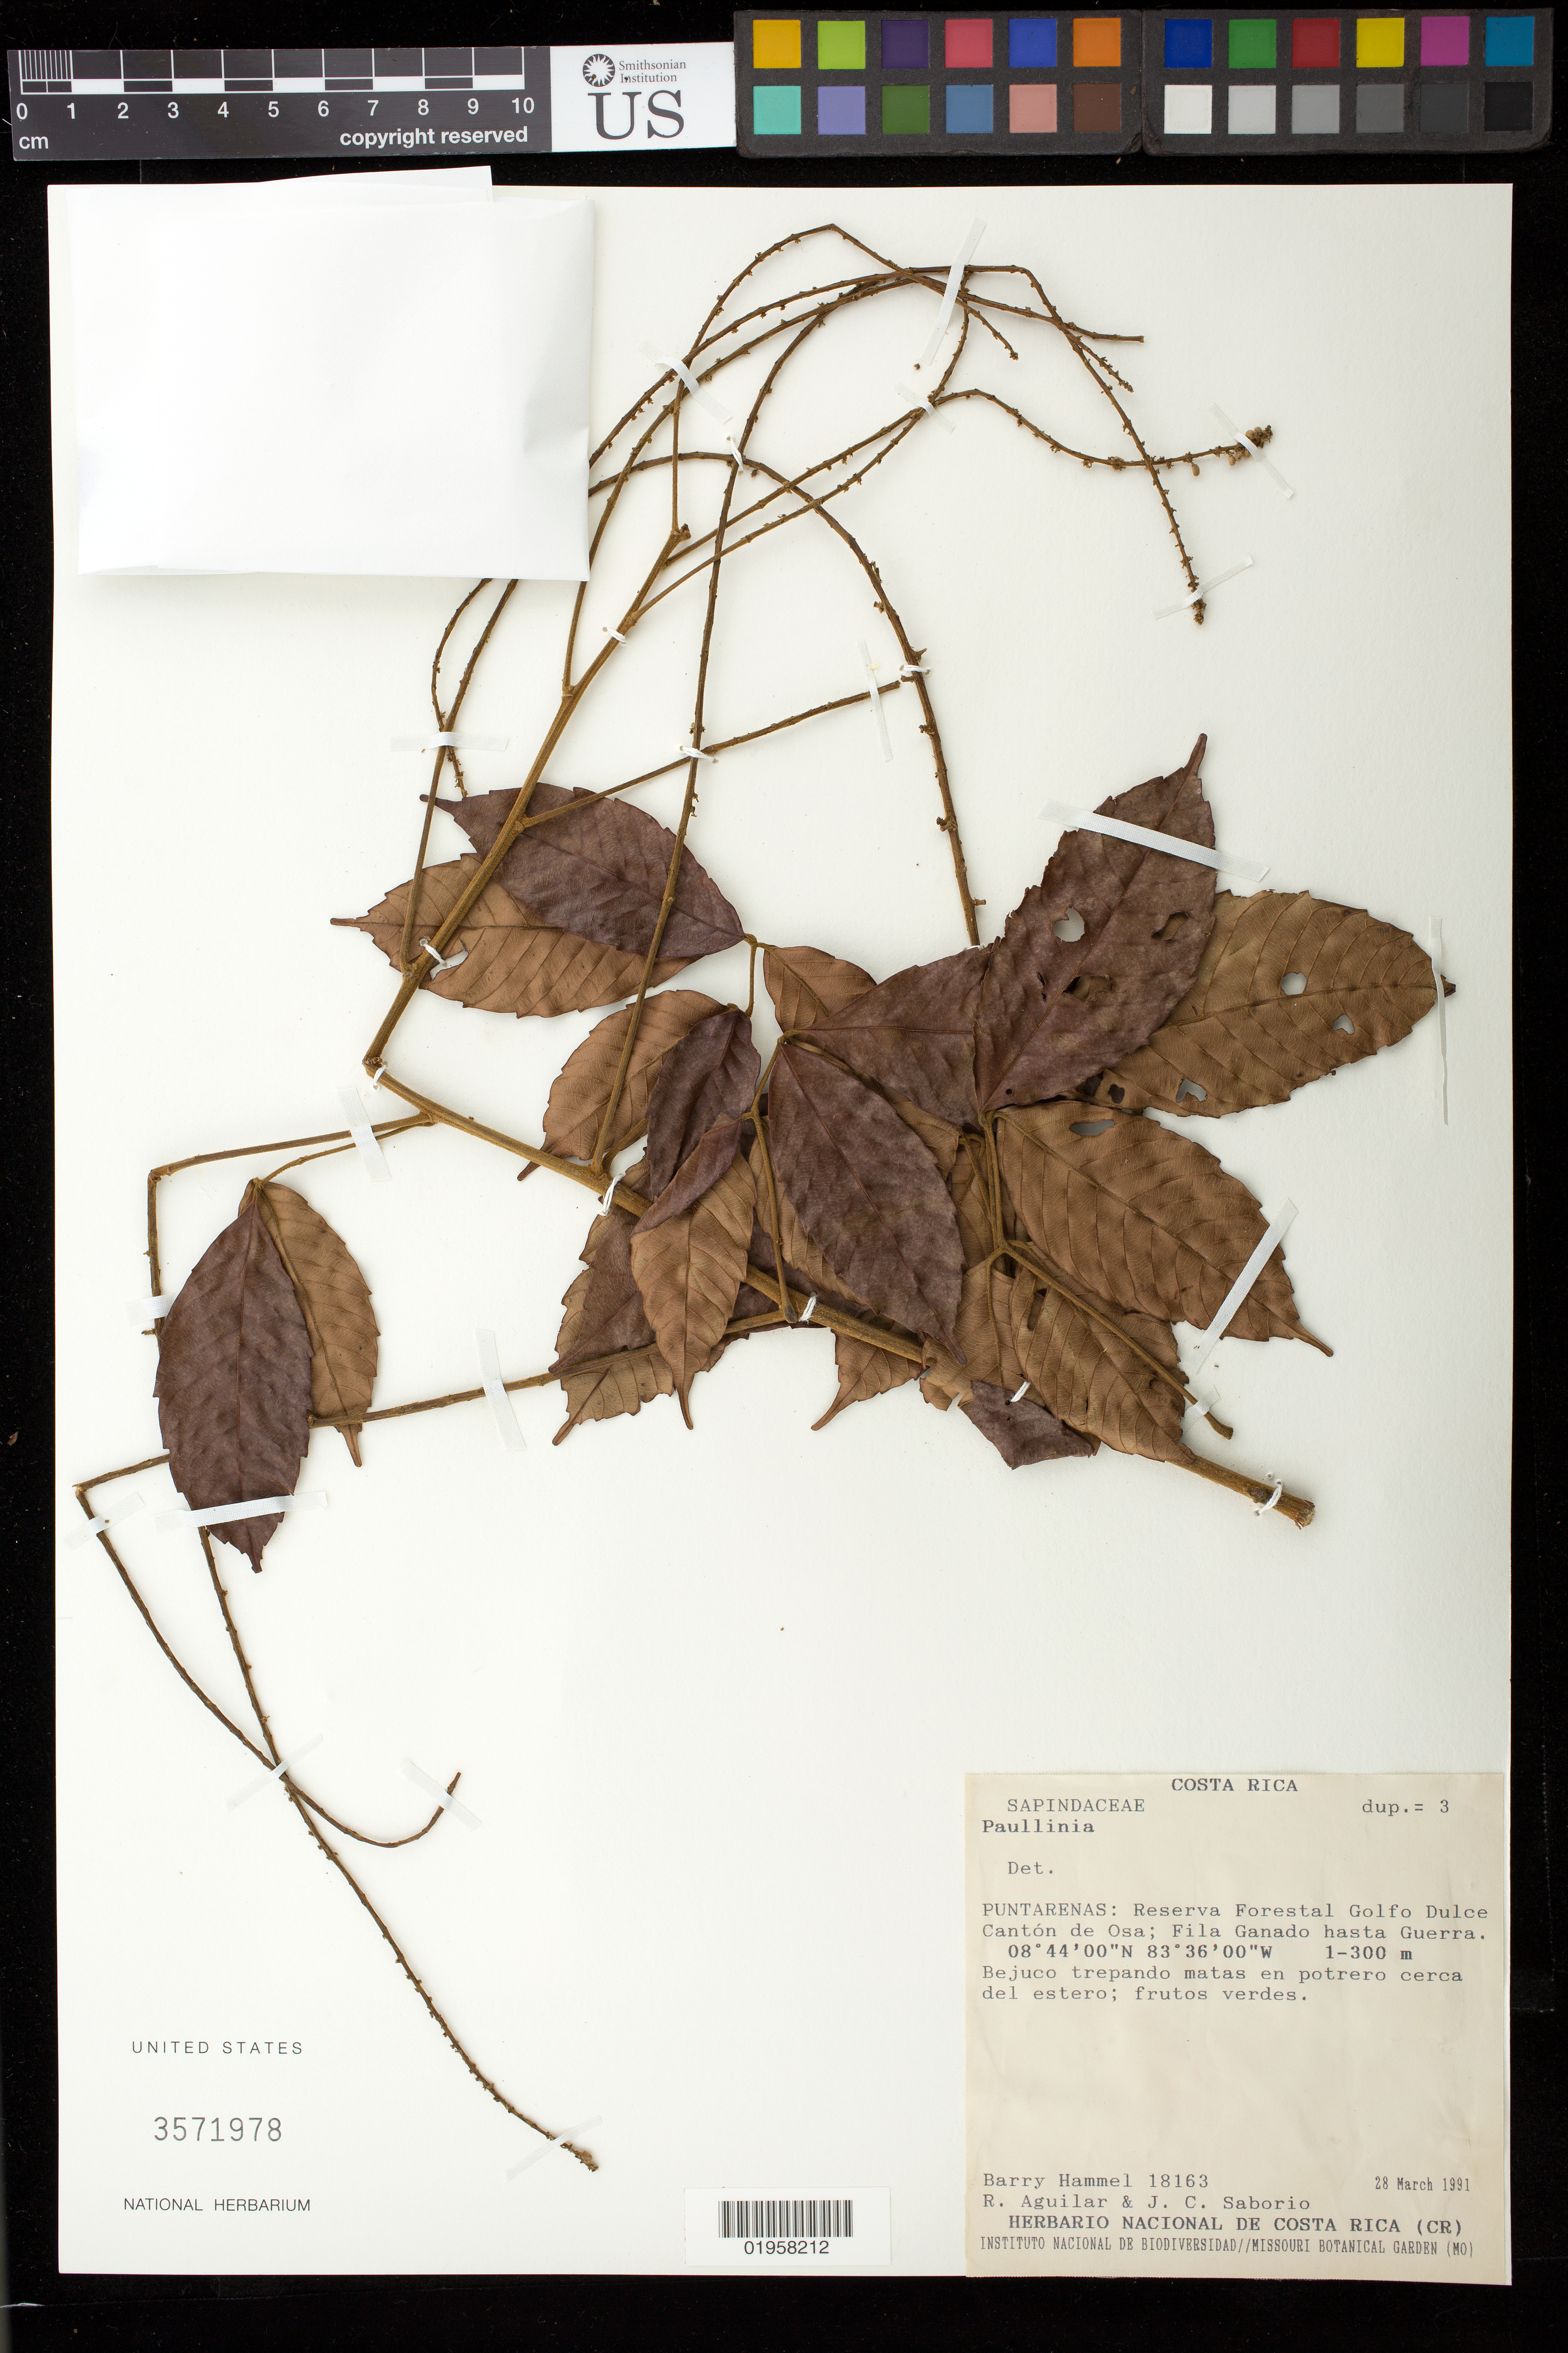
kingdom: Plantae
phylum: Tracheophyta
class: Magnoliopsida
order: Sapindales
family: Sapindaceae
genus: Paullinia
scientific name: Paullinia capreolata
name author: (Aubl.) Radlk.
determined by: Acevedo-Rodríguez, P.; Somner, G. V.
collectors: B. Hammel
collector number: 18163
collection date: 1991-03-28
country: Costa Rica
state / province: Puntarenas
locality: Reserva Forestal Golfo Dulce, Cantón de Osa, Fila Ganado hasta Guerra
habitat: En potrero cerca del estero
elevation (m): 1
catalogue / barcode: US 3571978